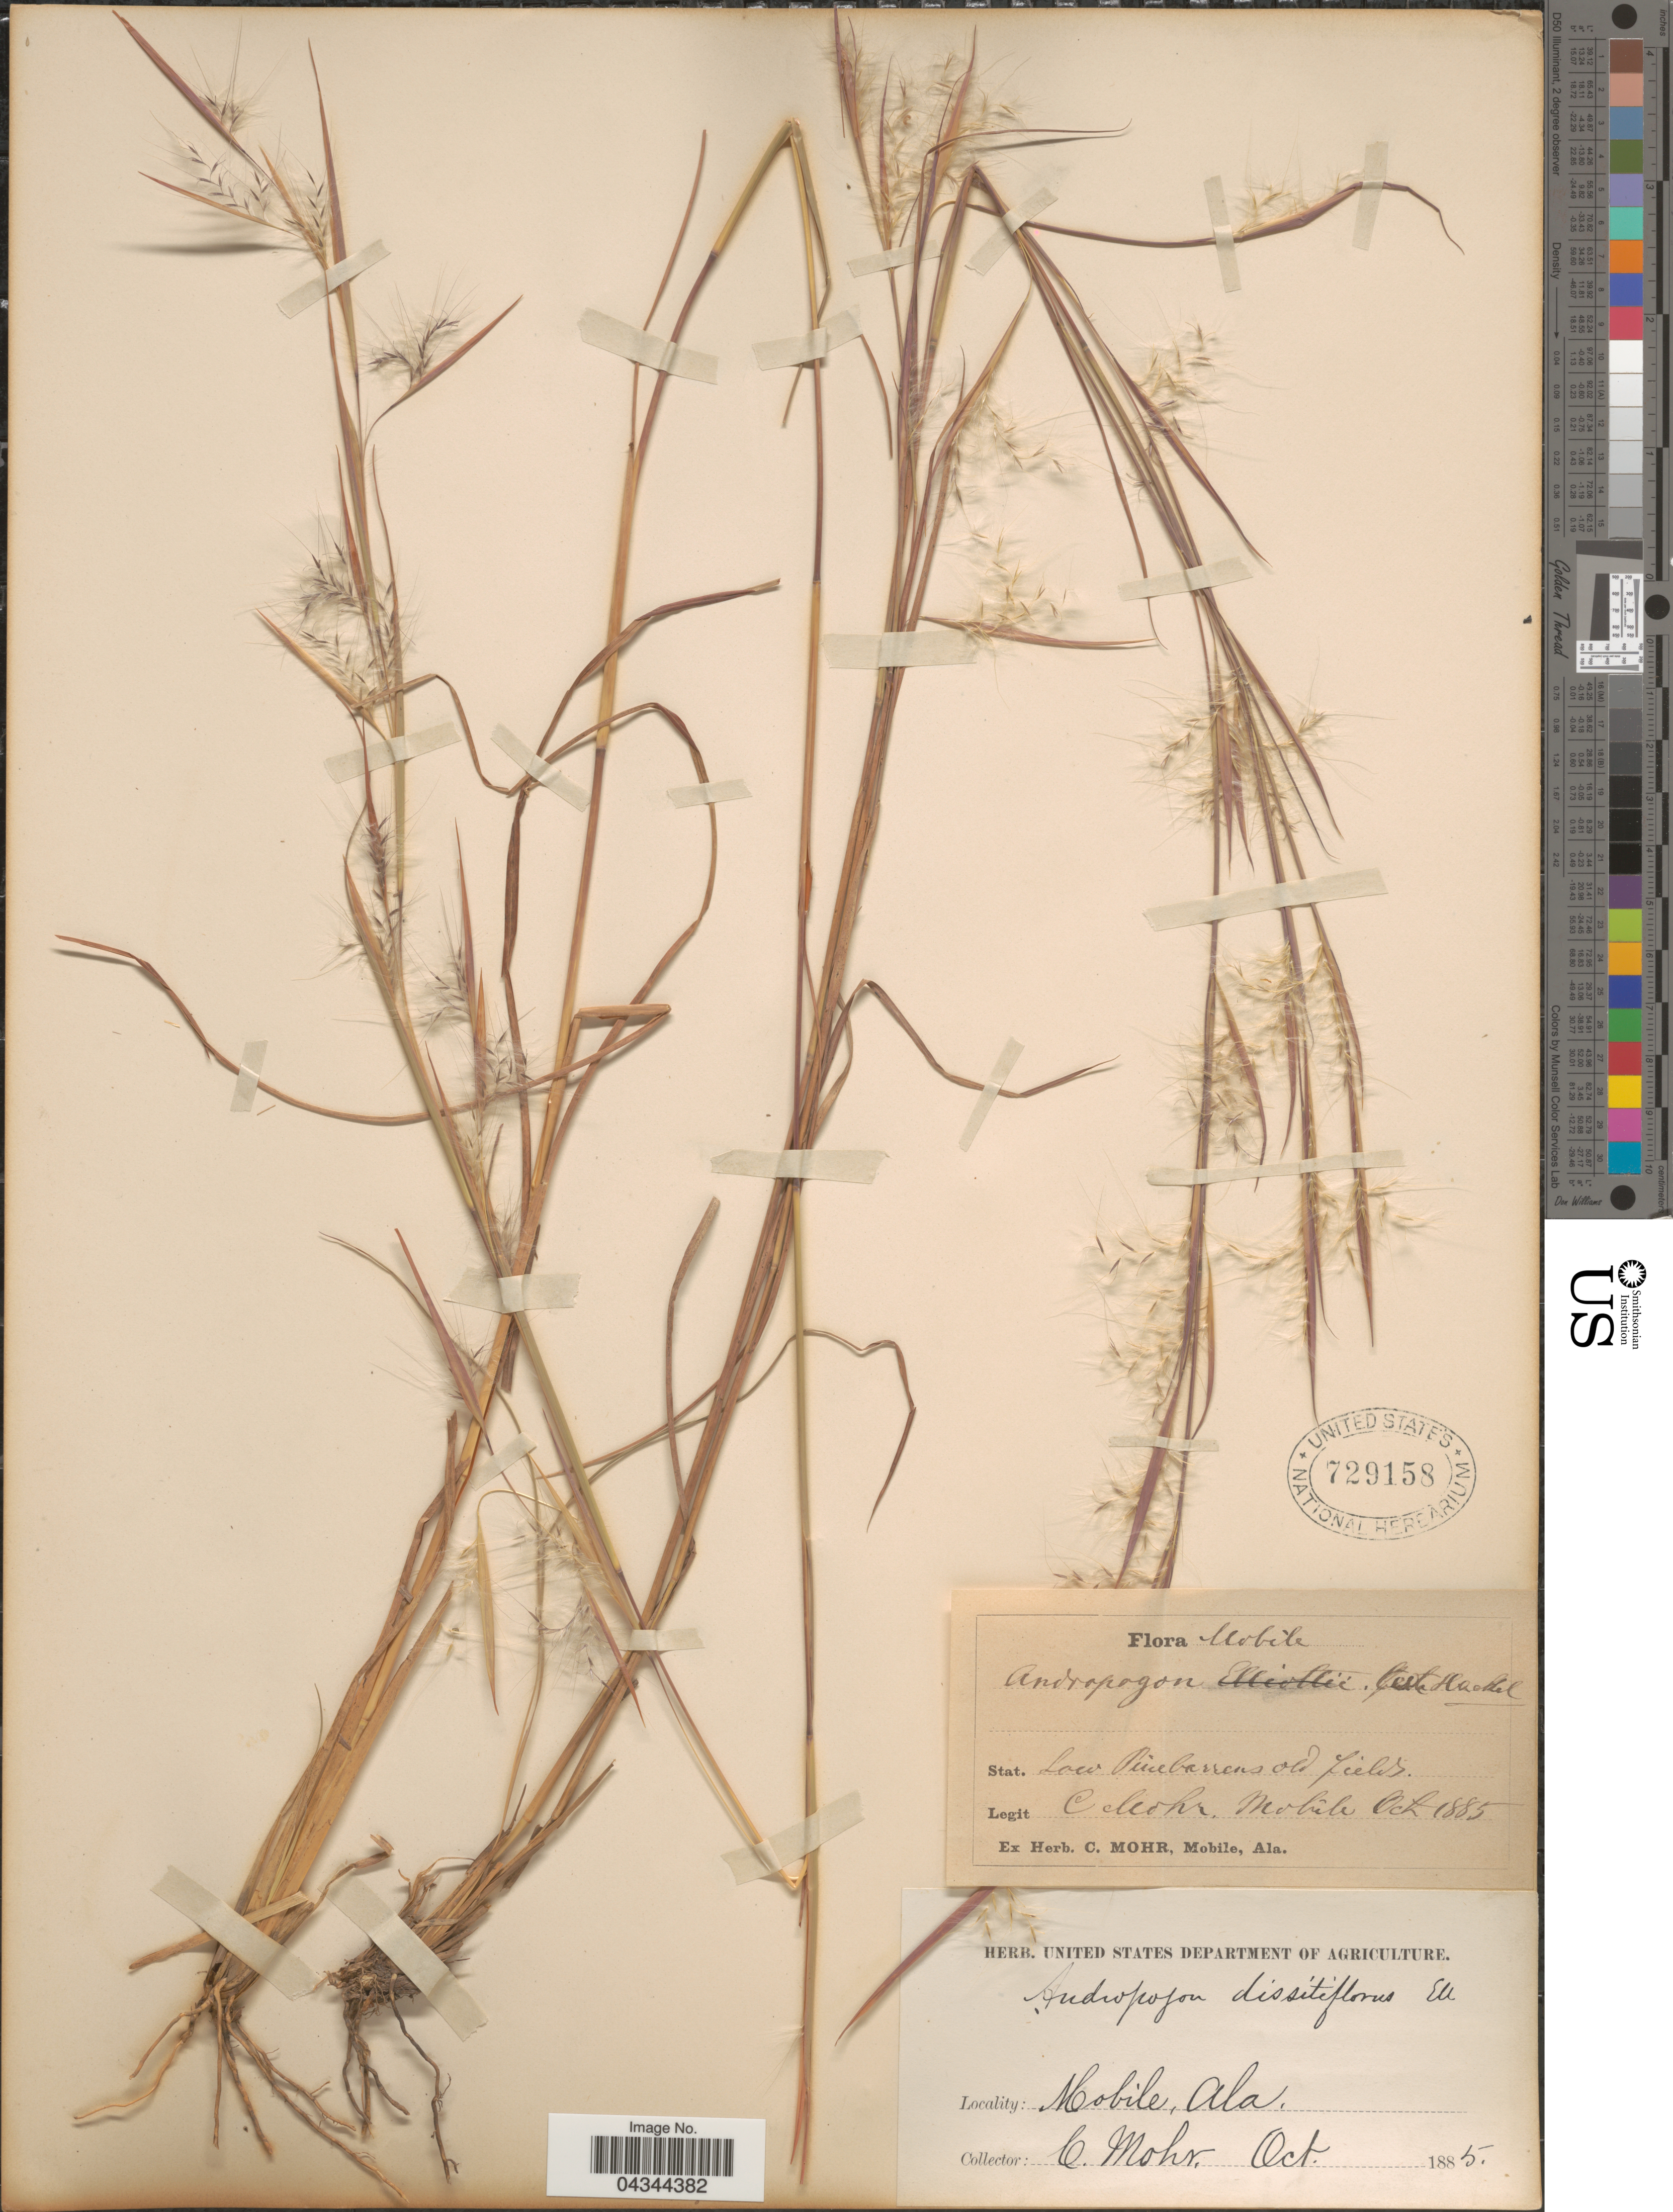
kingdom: Plantae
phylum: Tracheophyta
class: Liliopsida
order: Poales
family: Poaceae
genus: Andropogon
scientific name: Andropogon virginicus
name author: L.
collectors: C. T. Mohr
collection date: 1885-10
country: United States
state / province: Alabama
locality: Low Pinebarrens old fields. Mobile.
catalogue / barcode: US 729158